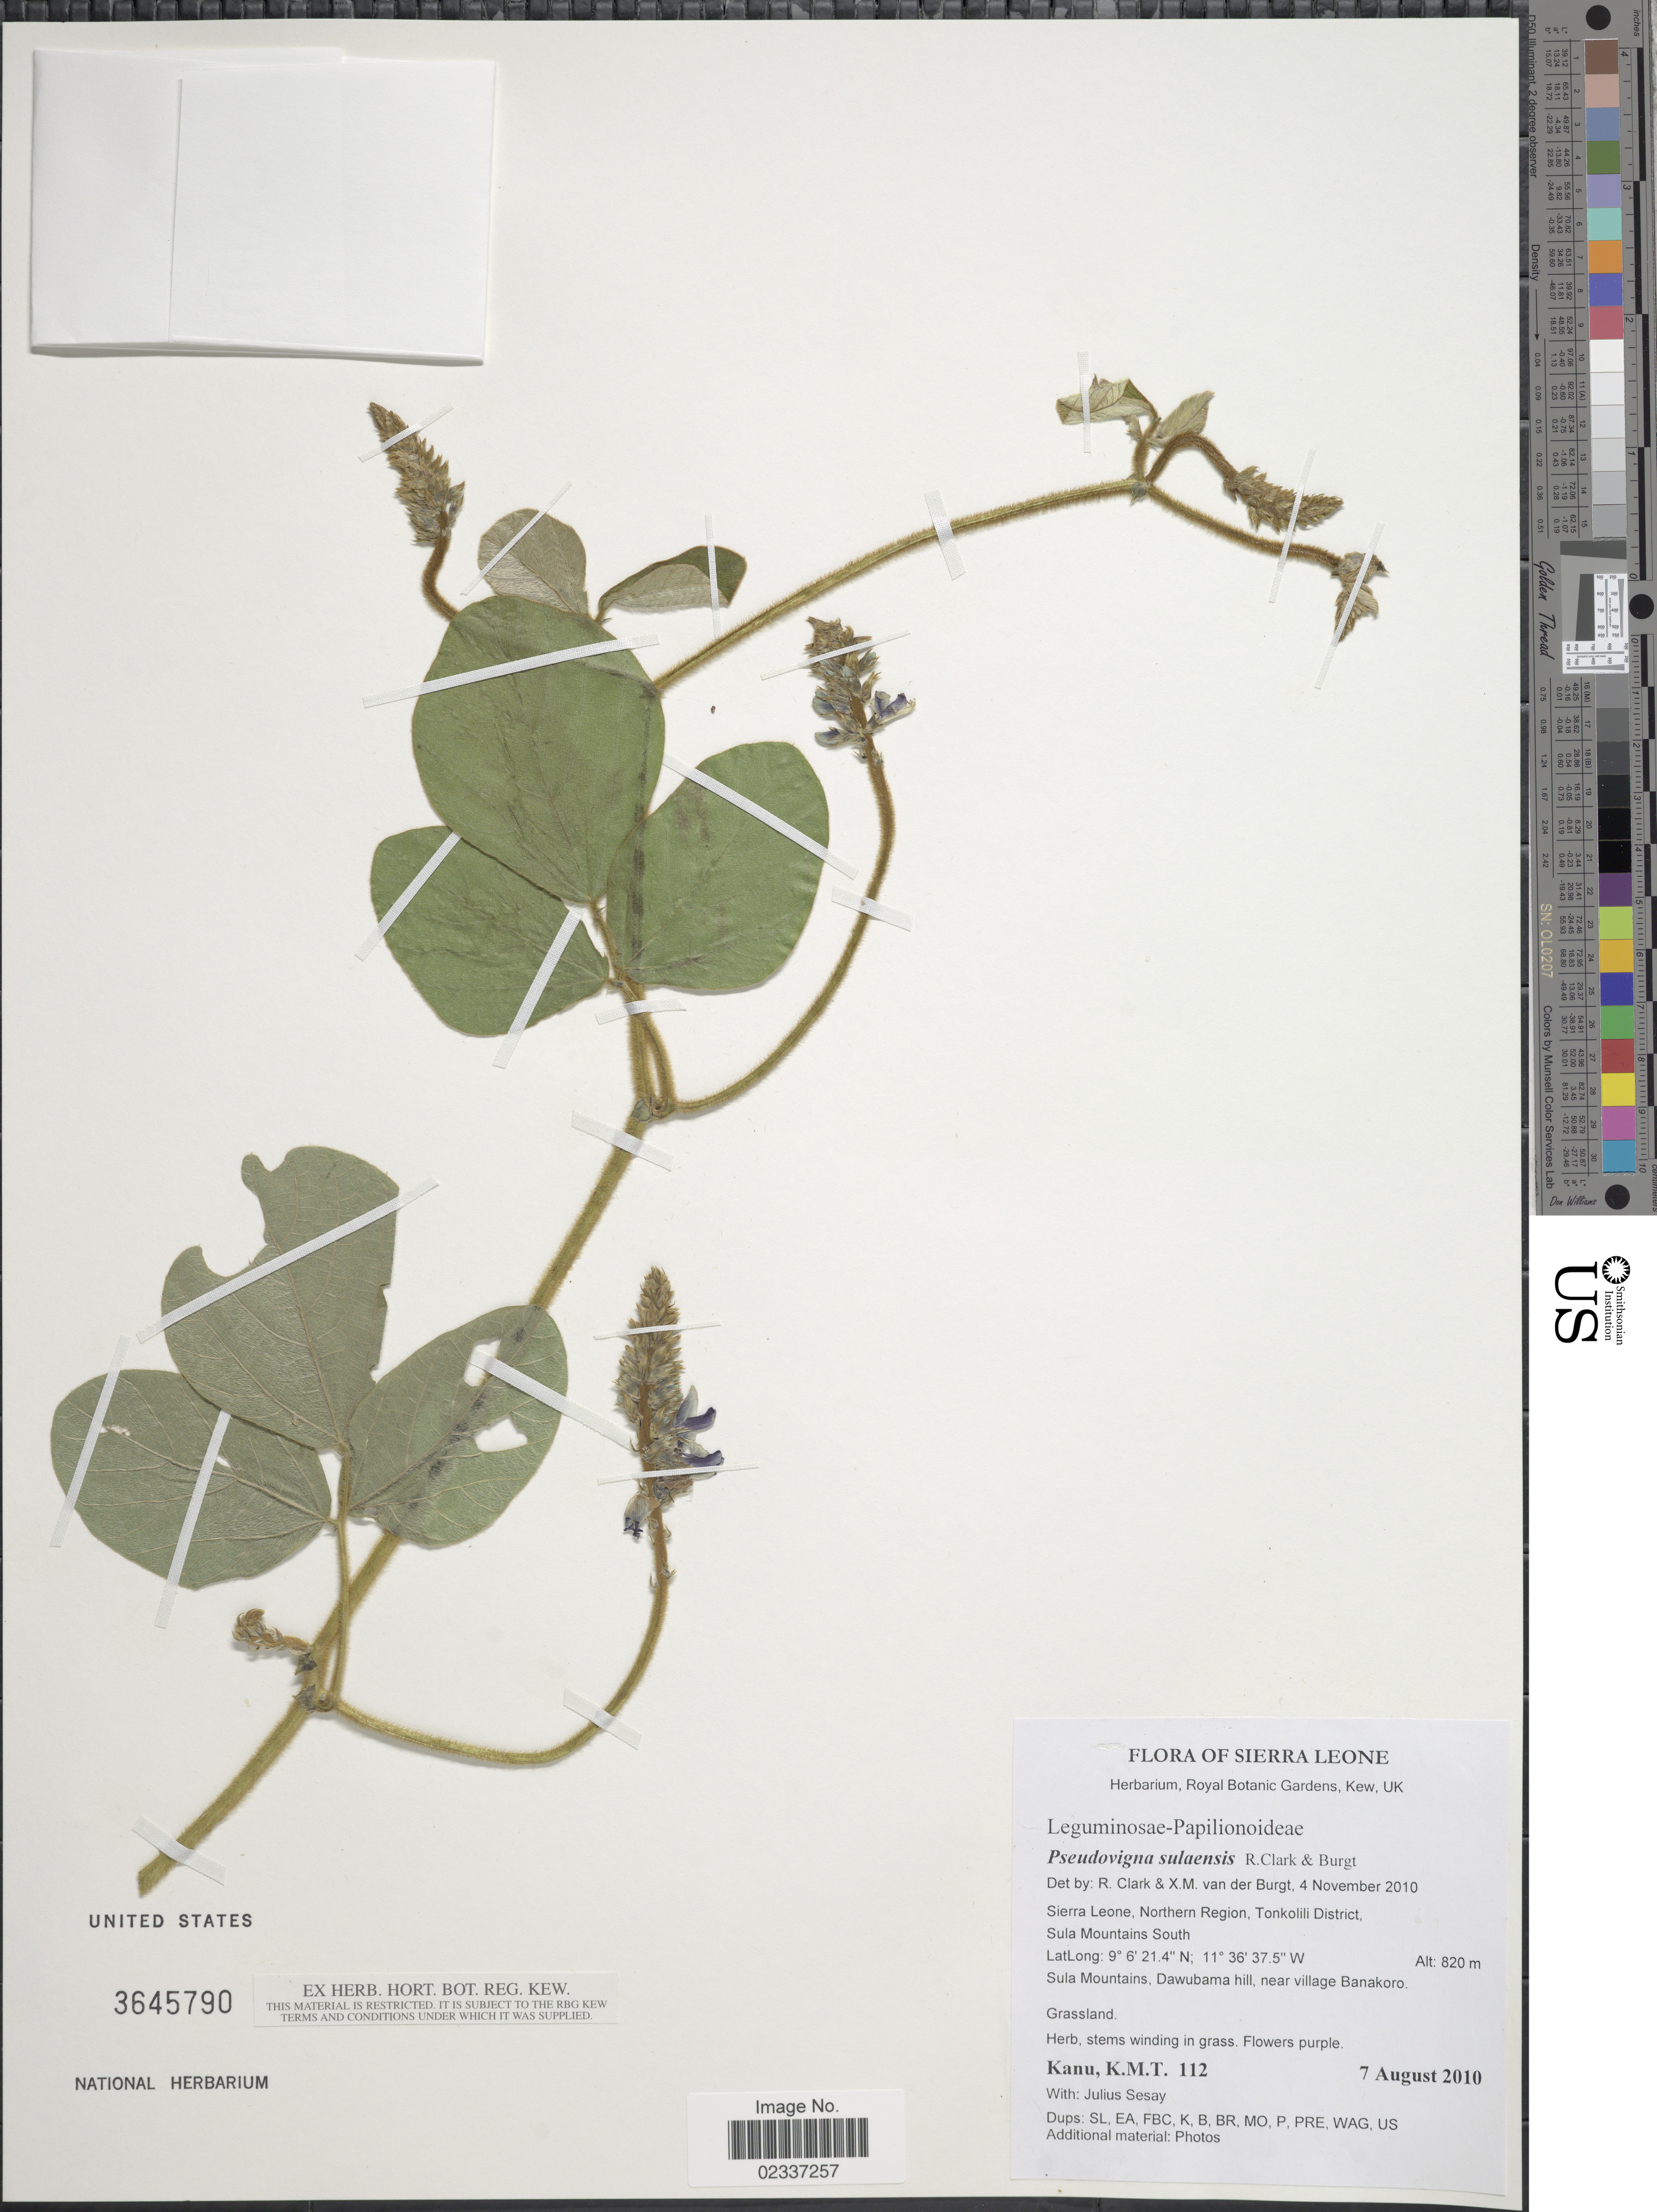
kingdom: Plantae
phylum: Tracheophyta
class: Magnoliopsida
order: Fabales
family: Fabaceae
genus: Pseudovigna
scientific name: Pseudovigna sulaensis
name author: R. Clark & Burgt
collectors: K. Kanu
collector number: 112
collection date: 2010-08-07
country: Sierra Leone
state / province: Northern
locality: Northern Region, Tonkolili District, Sula Mountains South, Sula Mountains, Dawubama hill, near village Banakoro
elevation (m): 820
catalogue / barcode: US 3645790